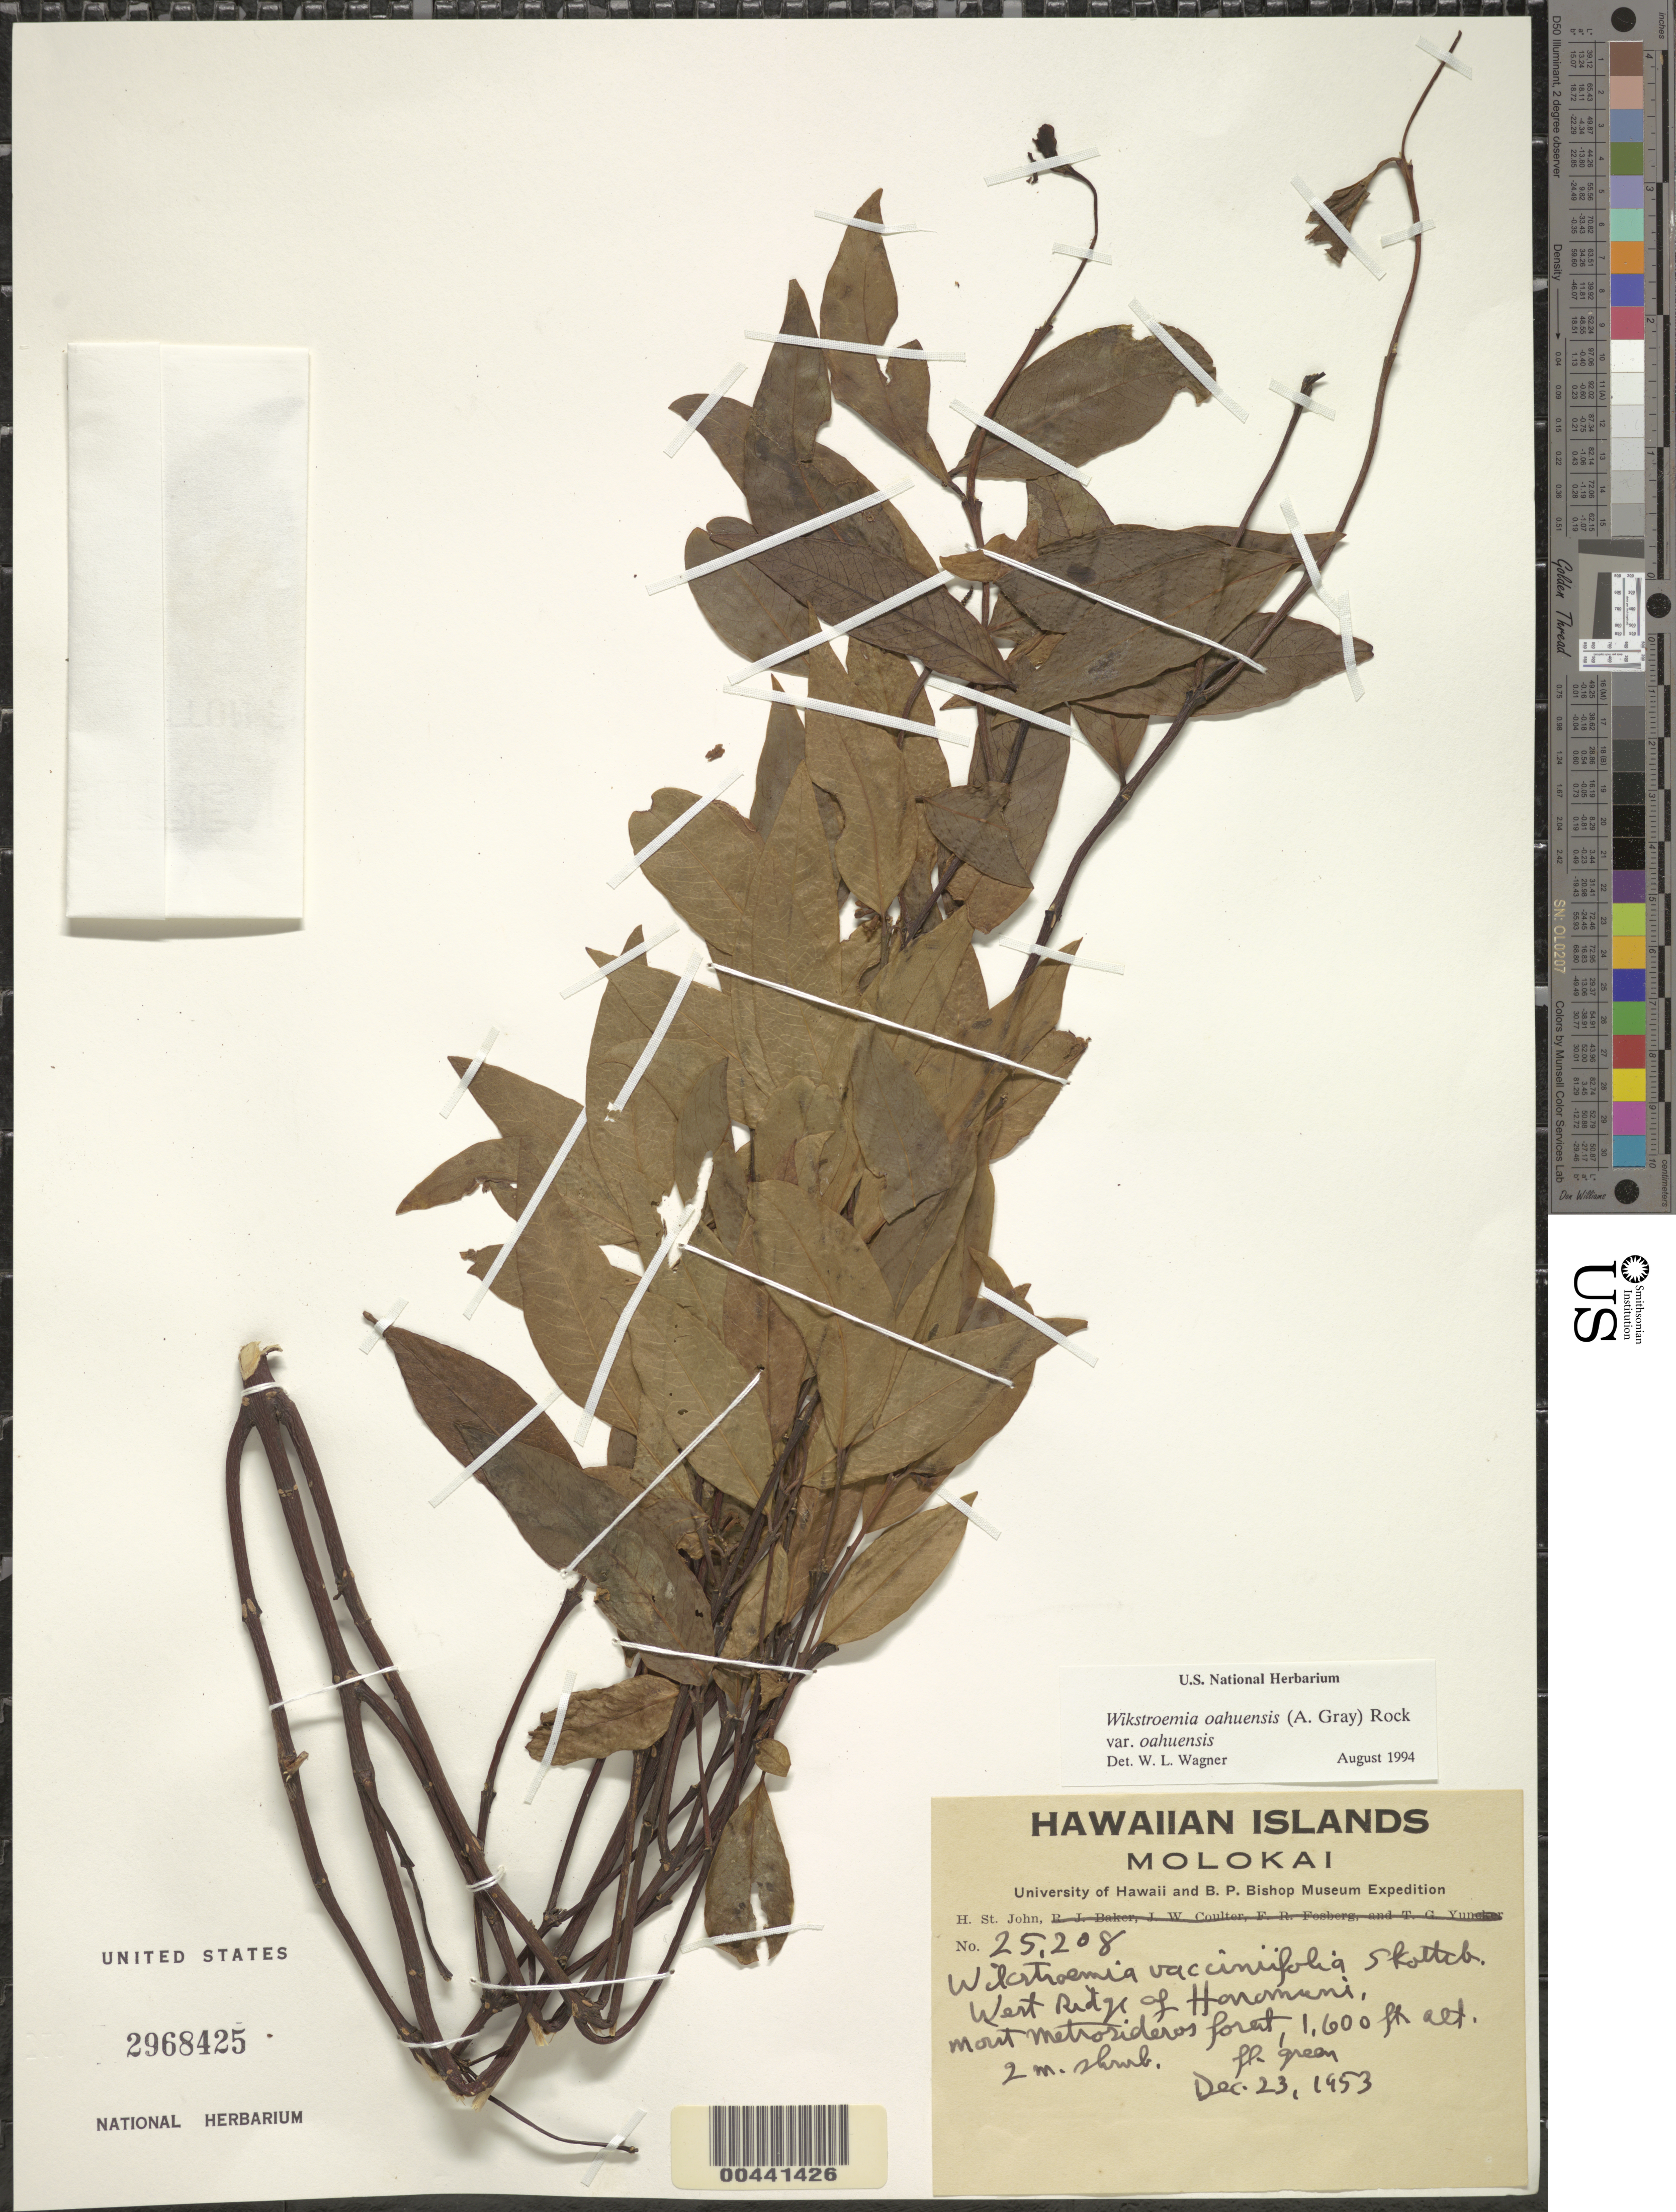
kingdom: Plantae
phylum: Tracheophyta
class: Magnoliopsida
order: Malvales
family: Thymelaeaceae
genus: Wikstroemia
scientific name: Wikstroemia oahuensis var. oahuensis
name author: (A. Gray) Rock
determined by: Wagner, W. L., (BOT), Smithsonian Institution - National Museum of Natural History (UNITED STATES)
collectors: H. St. John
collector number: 25208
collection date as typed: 23 Dec 1953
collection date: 1953-12-23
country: United States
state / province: Hawaii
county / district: Maui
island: Moloka'i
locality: West ridge of Honomuni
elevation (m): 488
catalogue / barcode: US 2968425